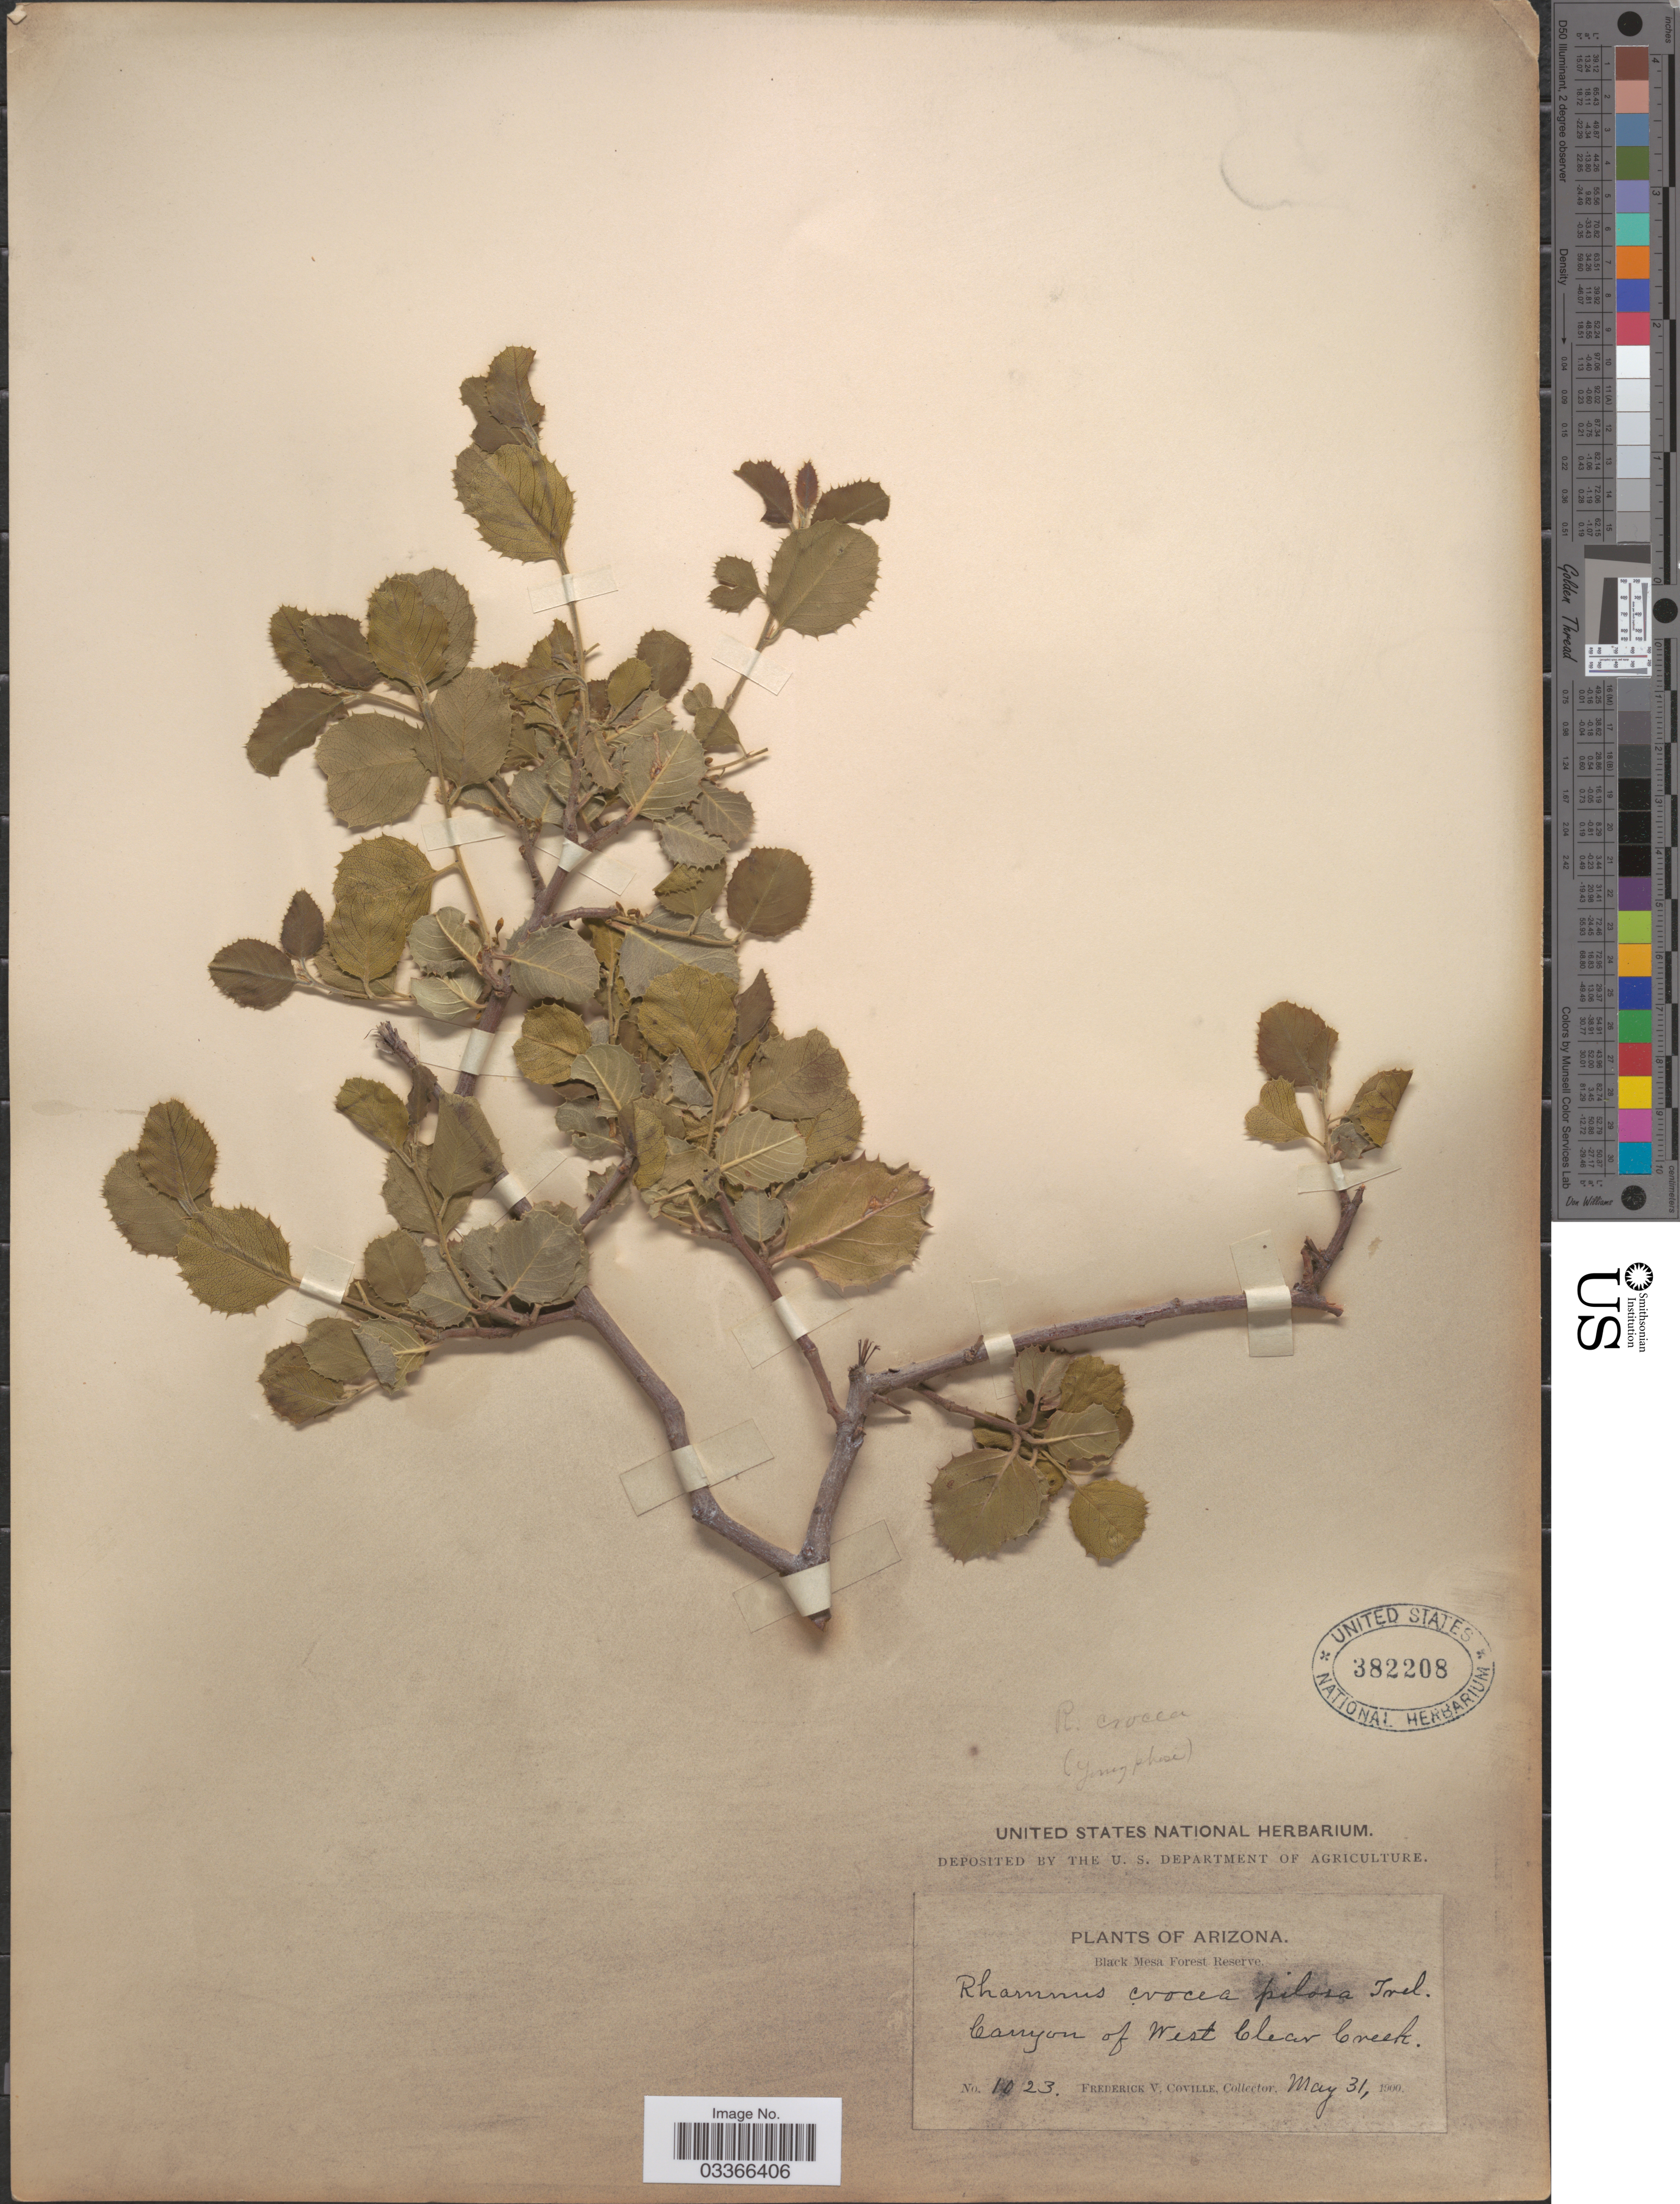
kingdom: Plantae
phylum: Tracheophyta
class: Magnoliopsida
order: Rosales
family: Rhamnaceae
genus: Rhamnus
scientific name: Rhamnus crocea var. ilicifolia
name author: (Kellogg) Greene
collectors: F. V. Coville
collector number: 1023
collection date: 1900-05-31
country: United States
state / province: Arizona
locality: Black Mesa Forest Reserve. Canyon of West Clear Creek.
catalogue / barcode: US 382208